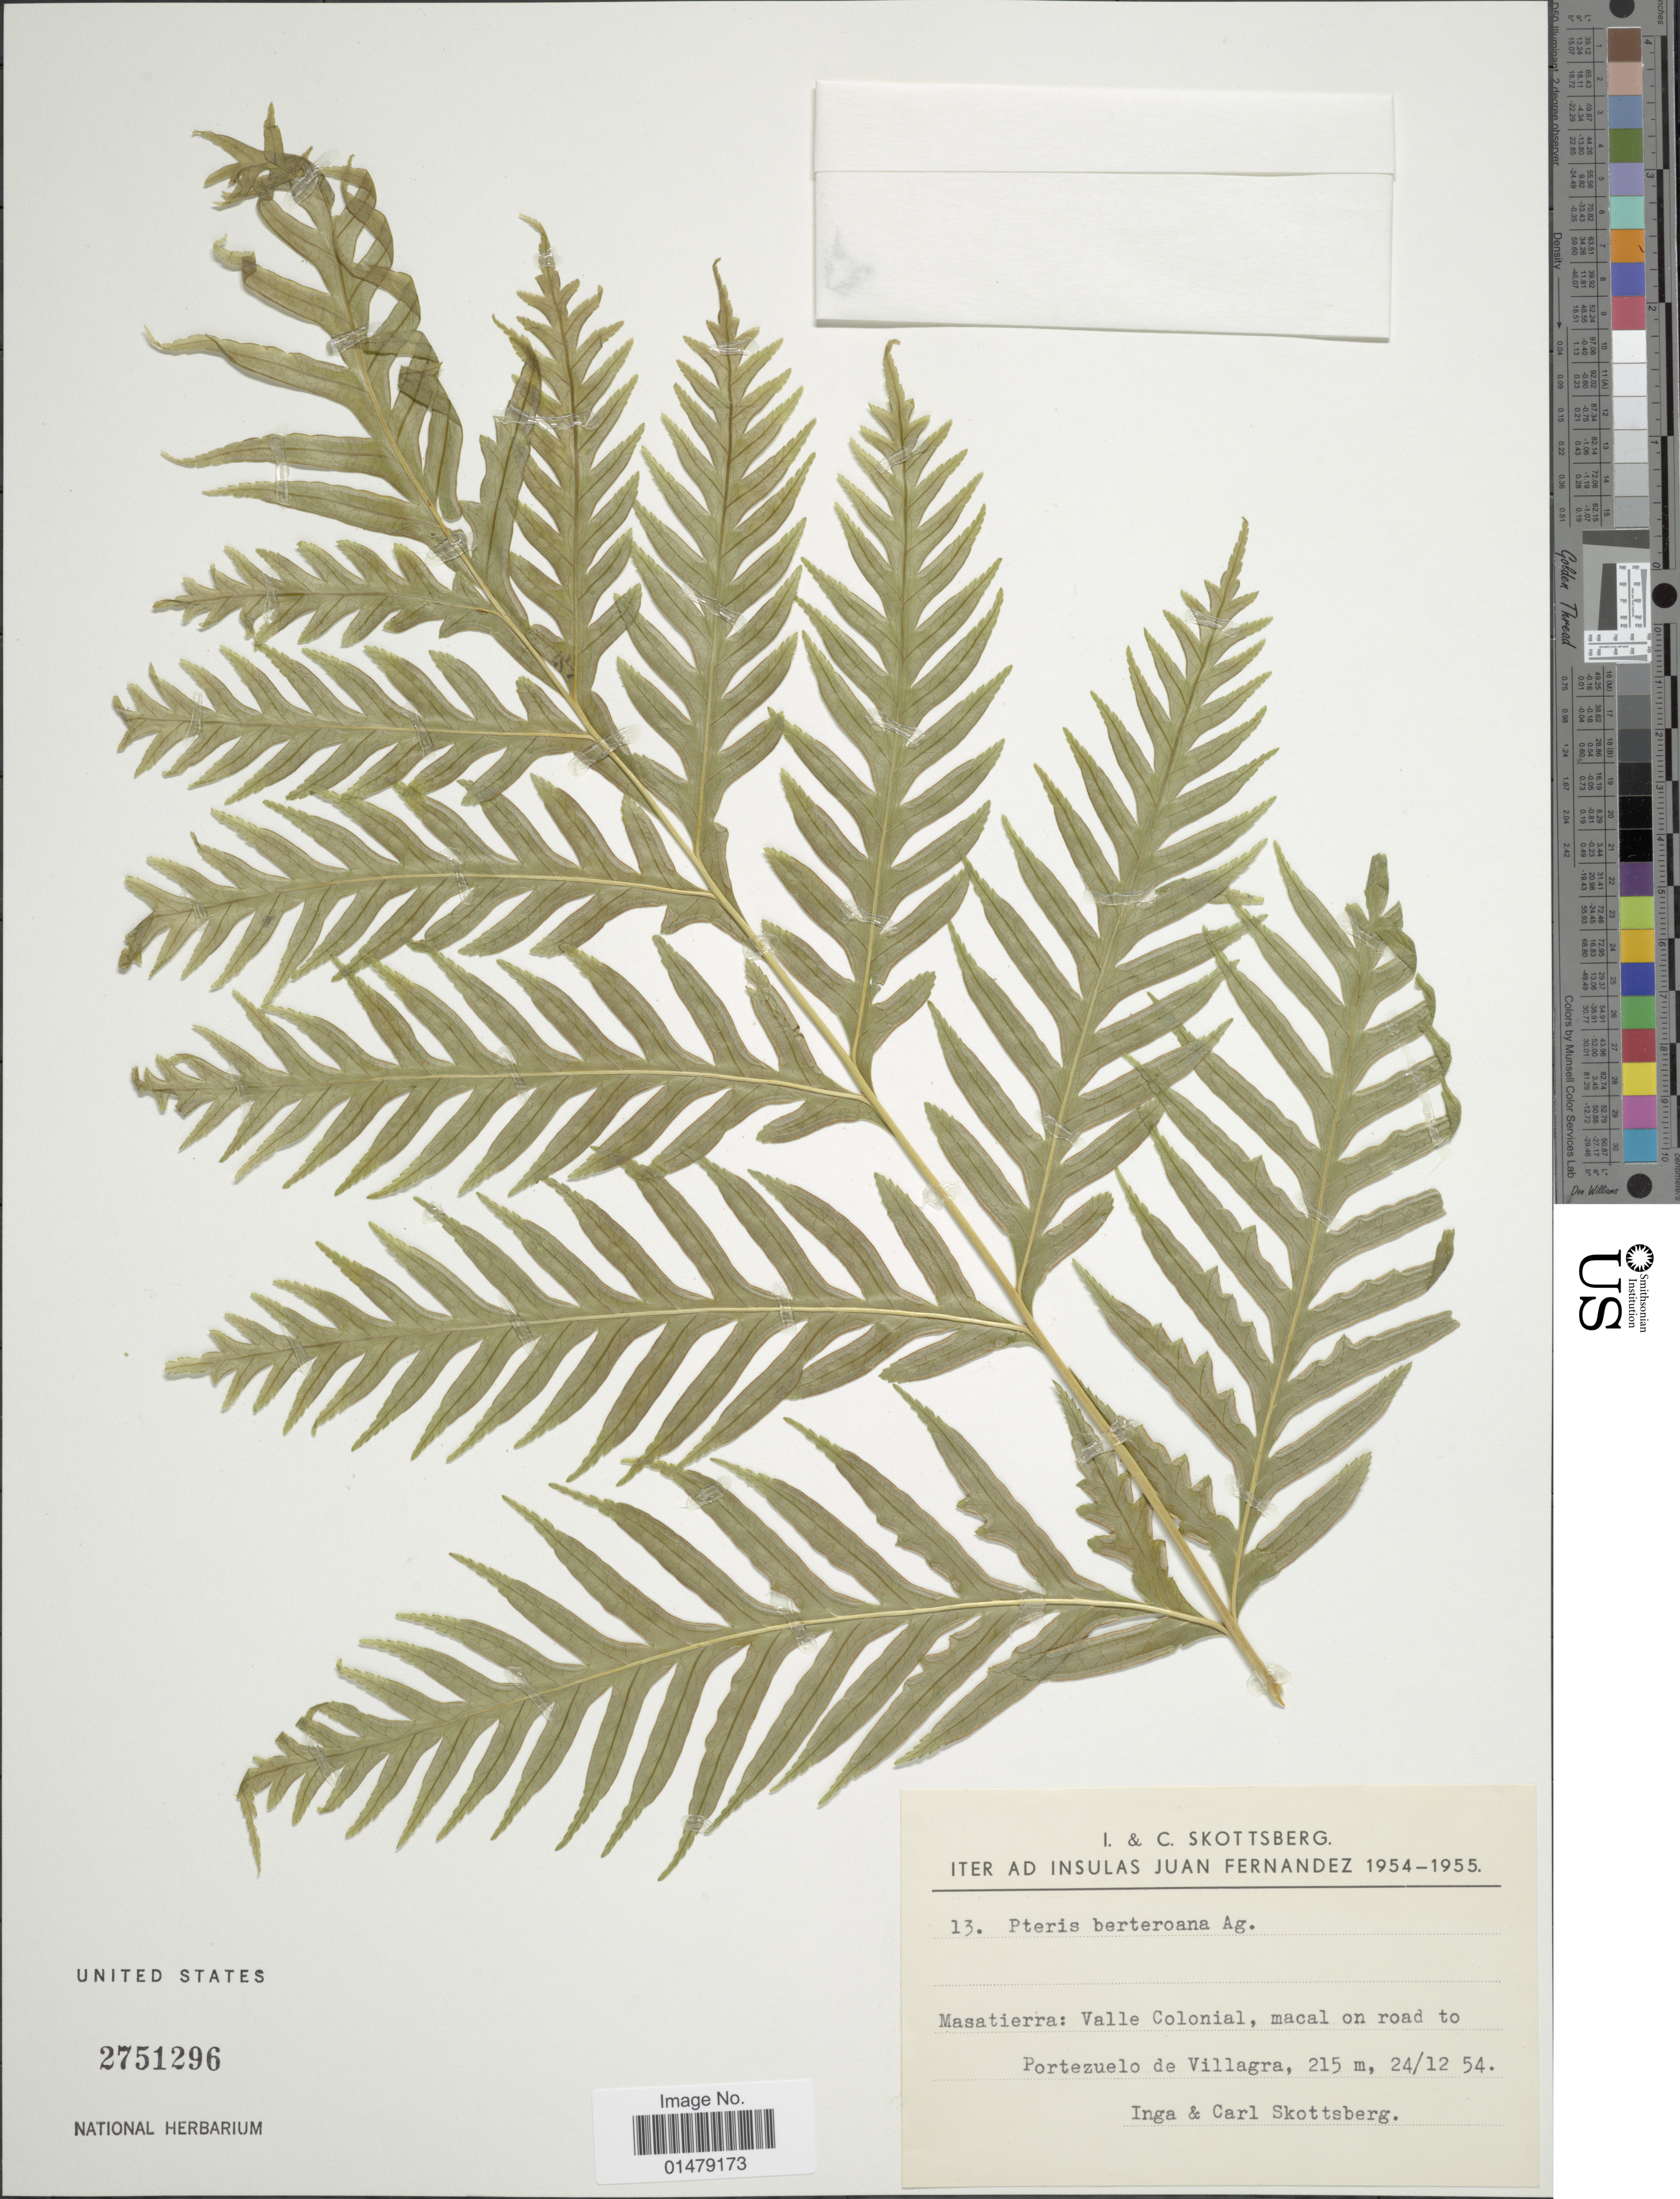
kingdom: Plantae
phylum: Tracheophyta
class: Polypodiopsida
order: Polypodiales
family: Pteridaceae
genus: Pteris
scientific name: Pteris berteroana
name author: J. Agardh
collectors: I. Skottsberg & C. Skottsberg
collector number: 13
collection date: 1954-12-24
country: Chile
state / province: Valparaíso (V)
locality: Iter Ad Insulas Juan Fernandez. Masatierra: Valle Colonial, macal on road to Portzuelo de Villagra.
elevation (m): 215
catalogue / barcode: US 2751296